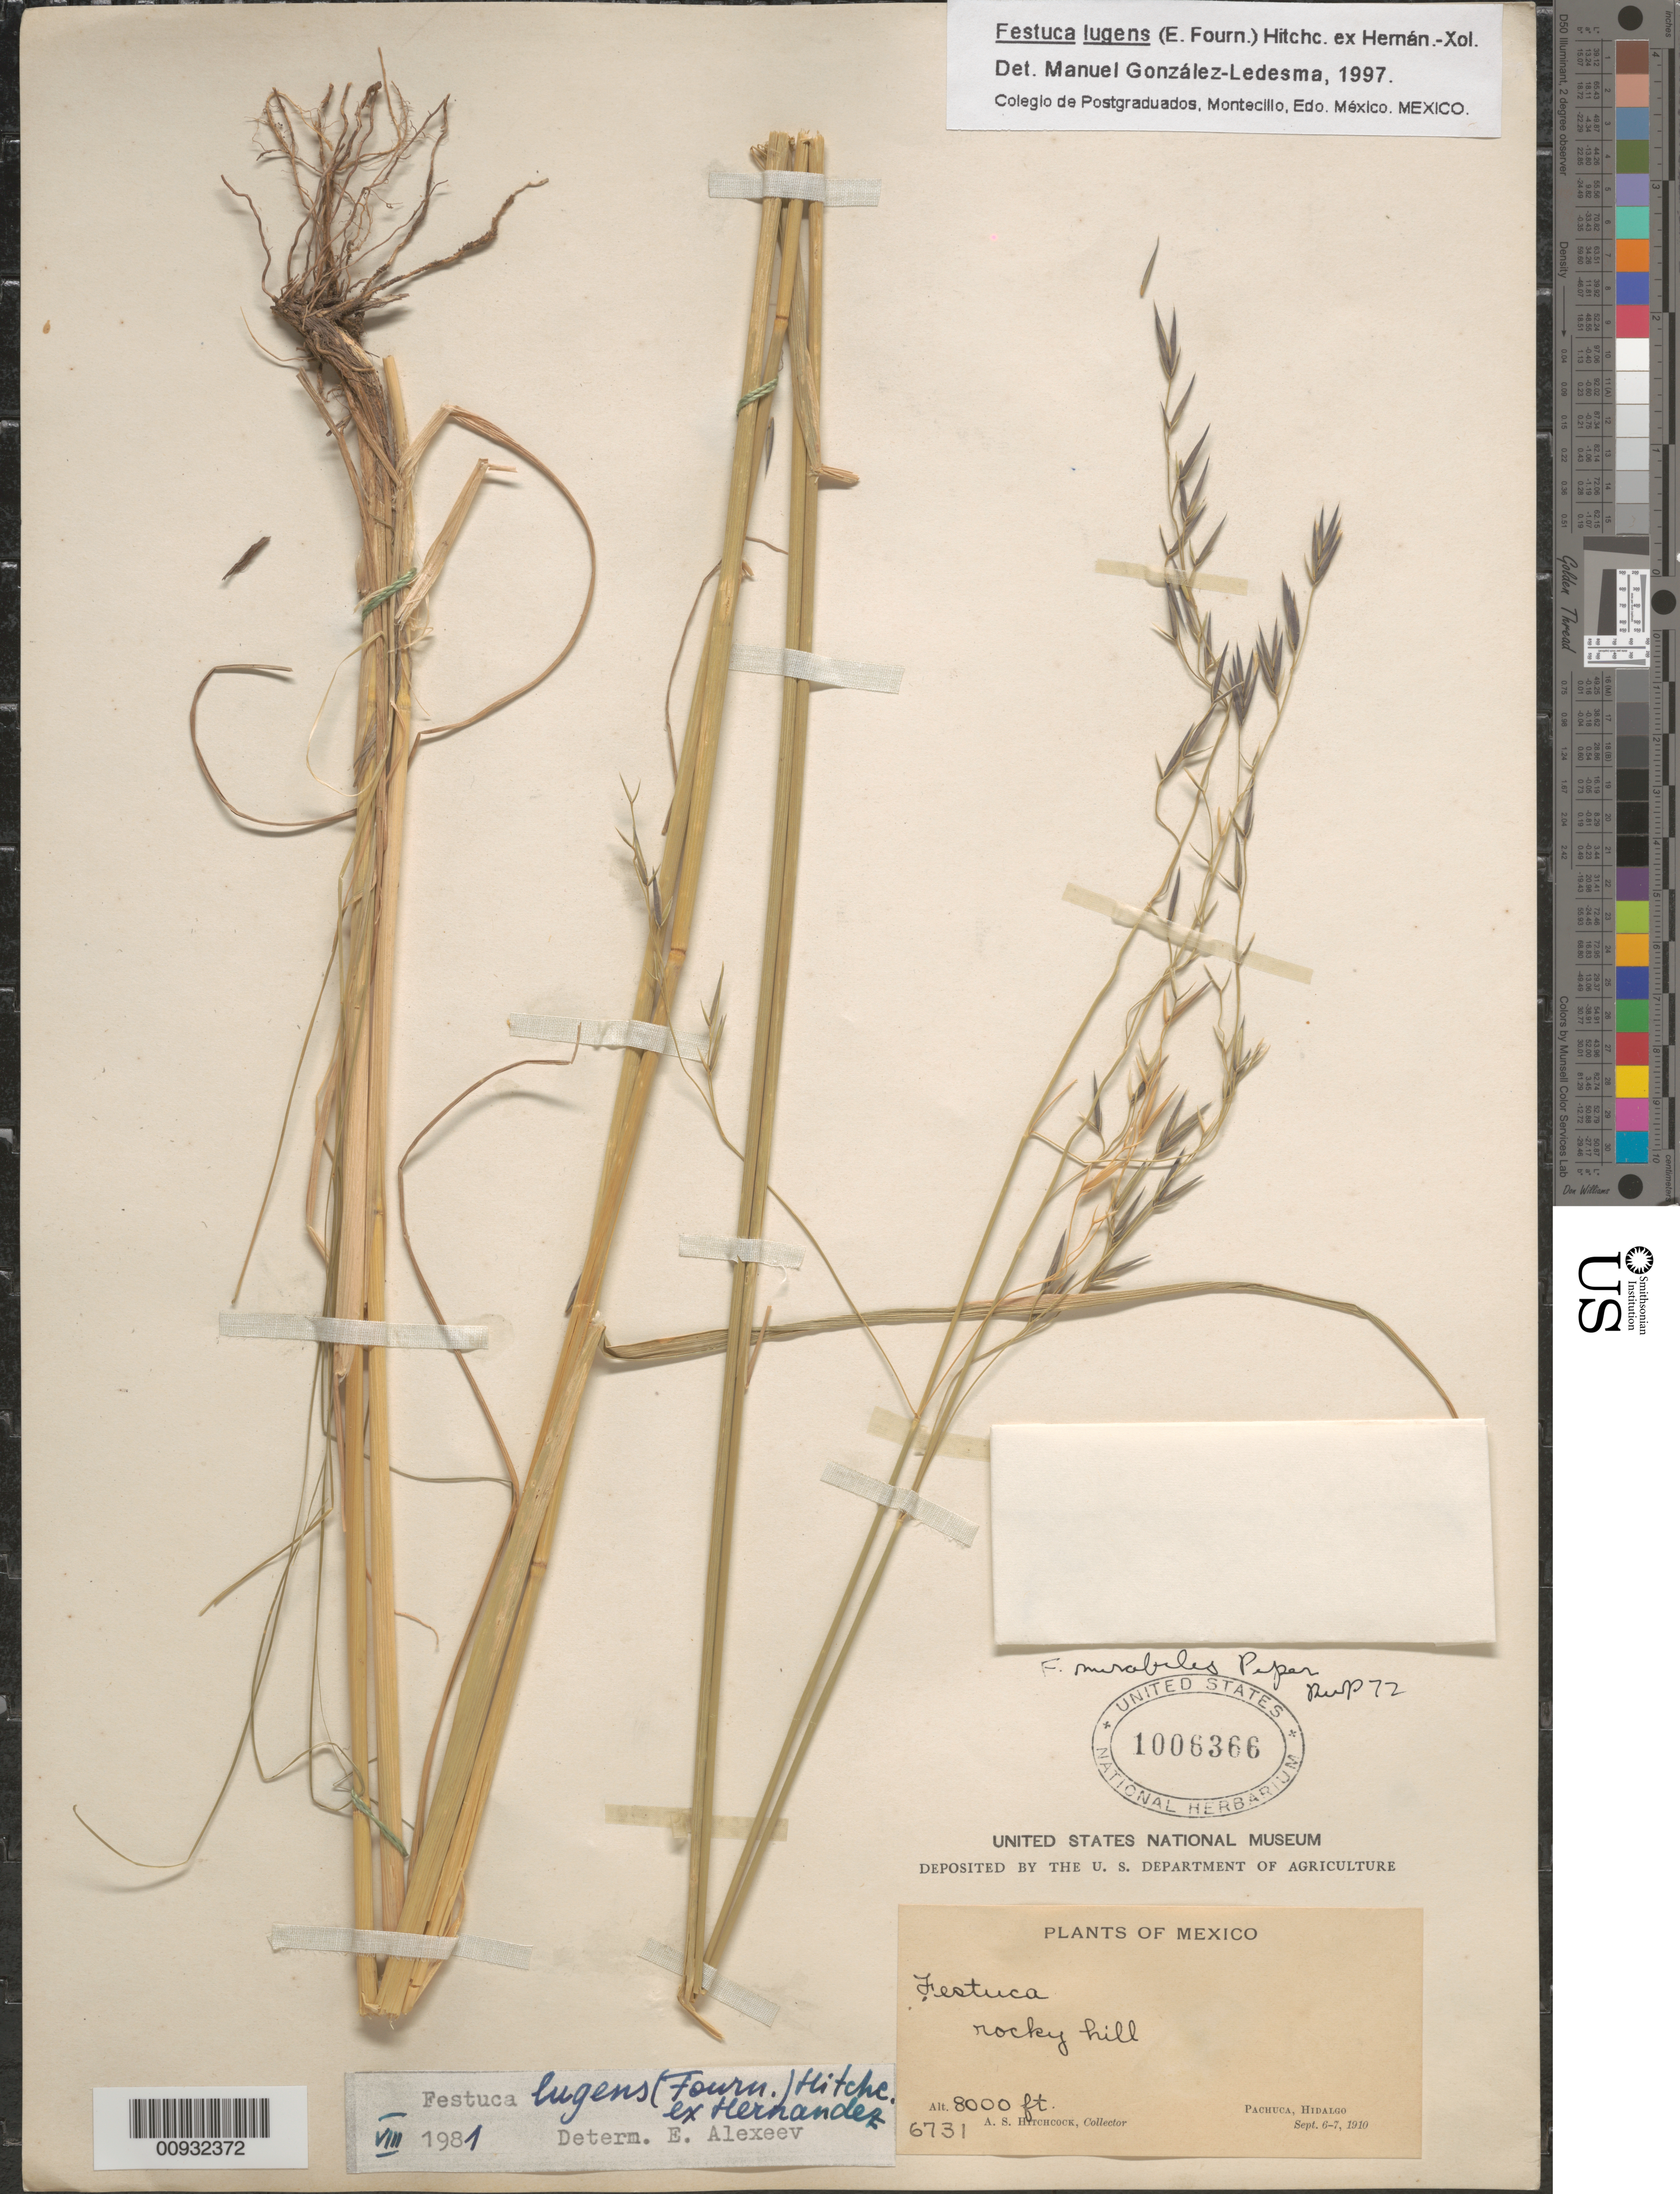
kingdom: Plantae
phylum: Tracheophyta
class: Liliopsida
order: Poales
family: Poaceae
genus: Festuca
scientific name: Festuca lugens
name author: (E. Fourn.) Hitchc. ex Hern.-Xol.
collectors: A. S. Hitchcock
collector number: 6731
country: Mexico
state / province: Hidalgo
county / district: Pachuca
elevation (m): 2438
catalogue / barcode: US 1006366